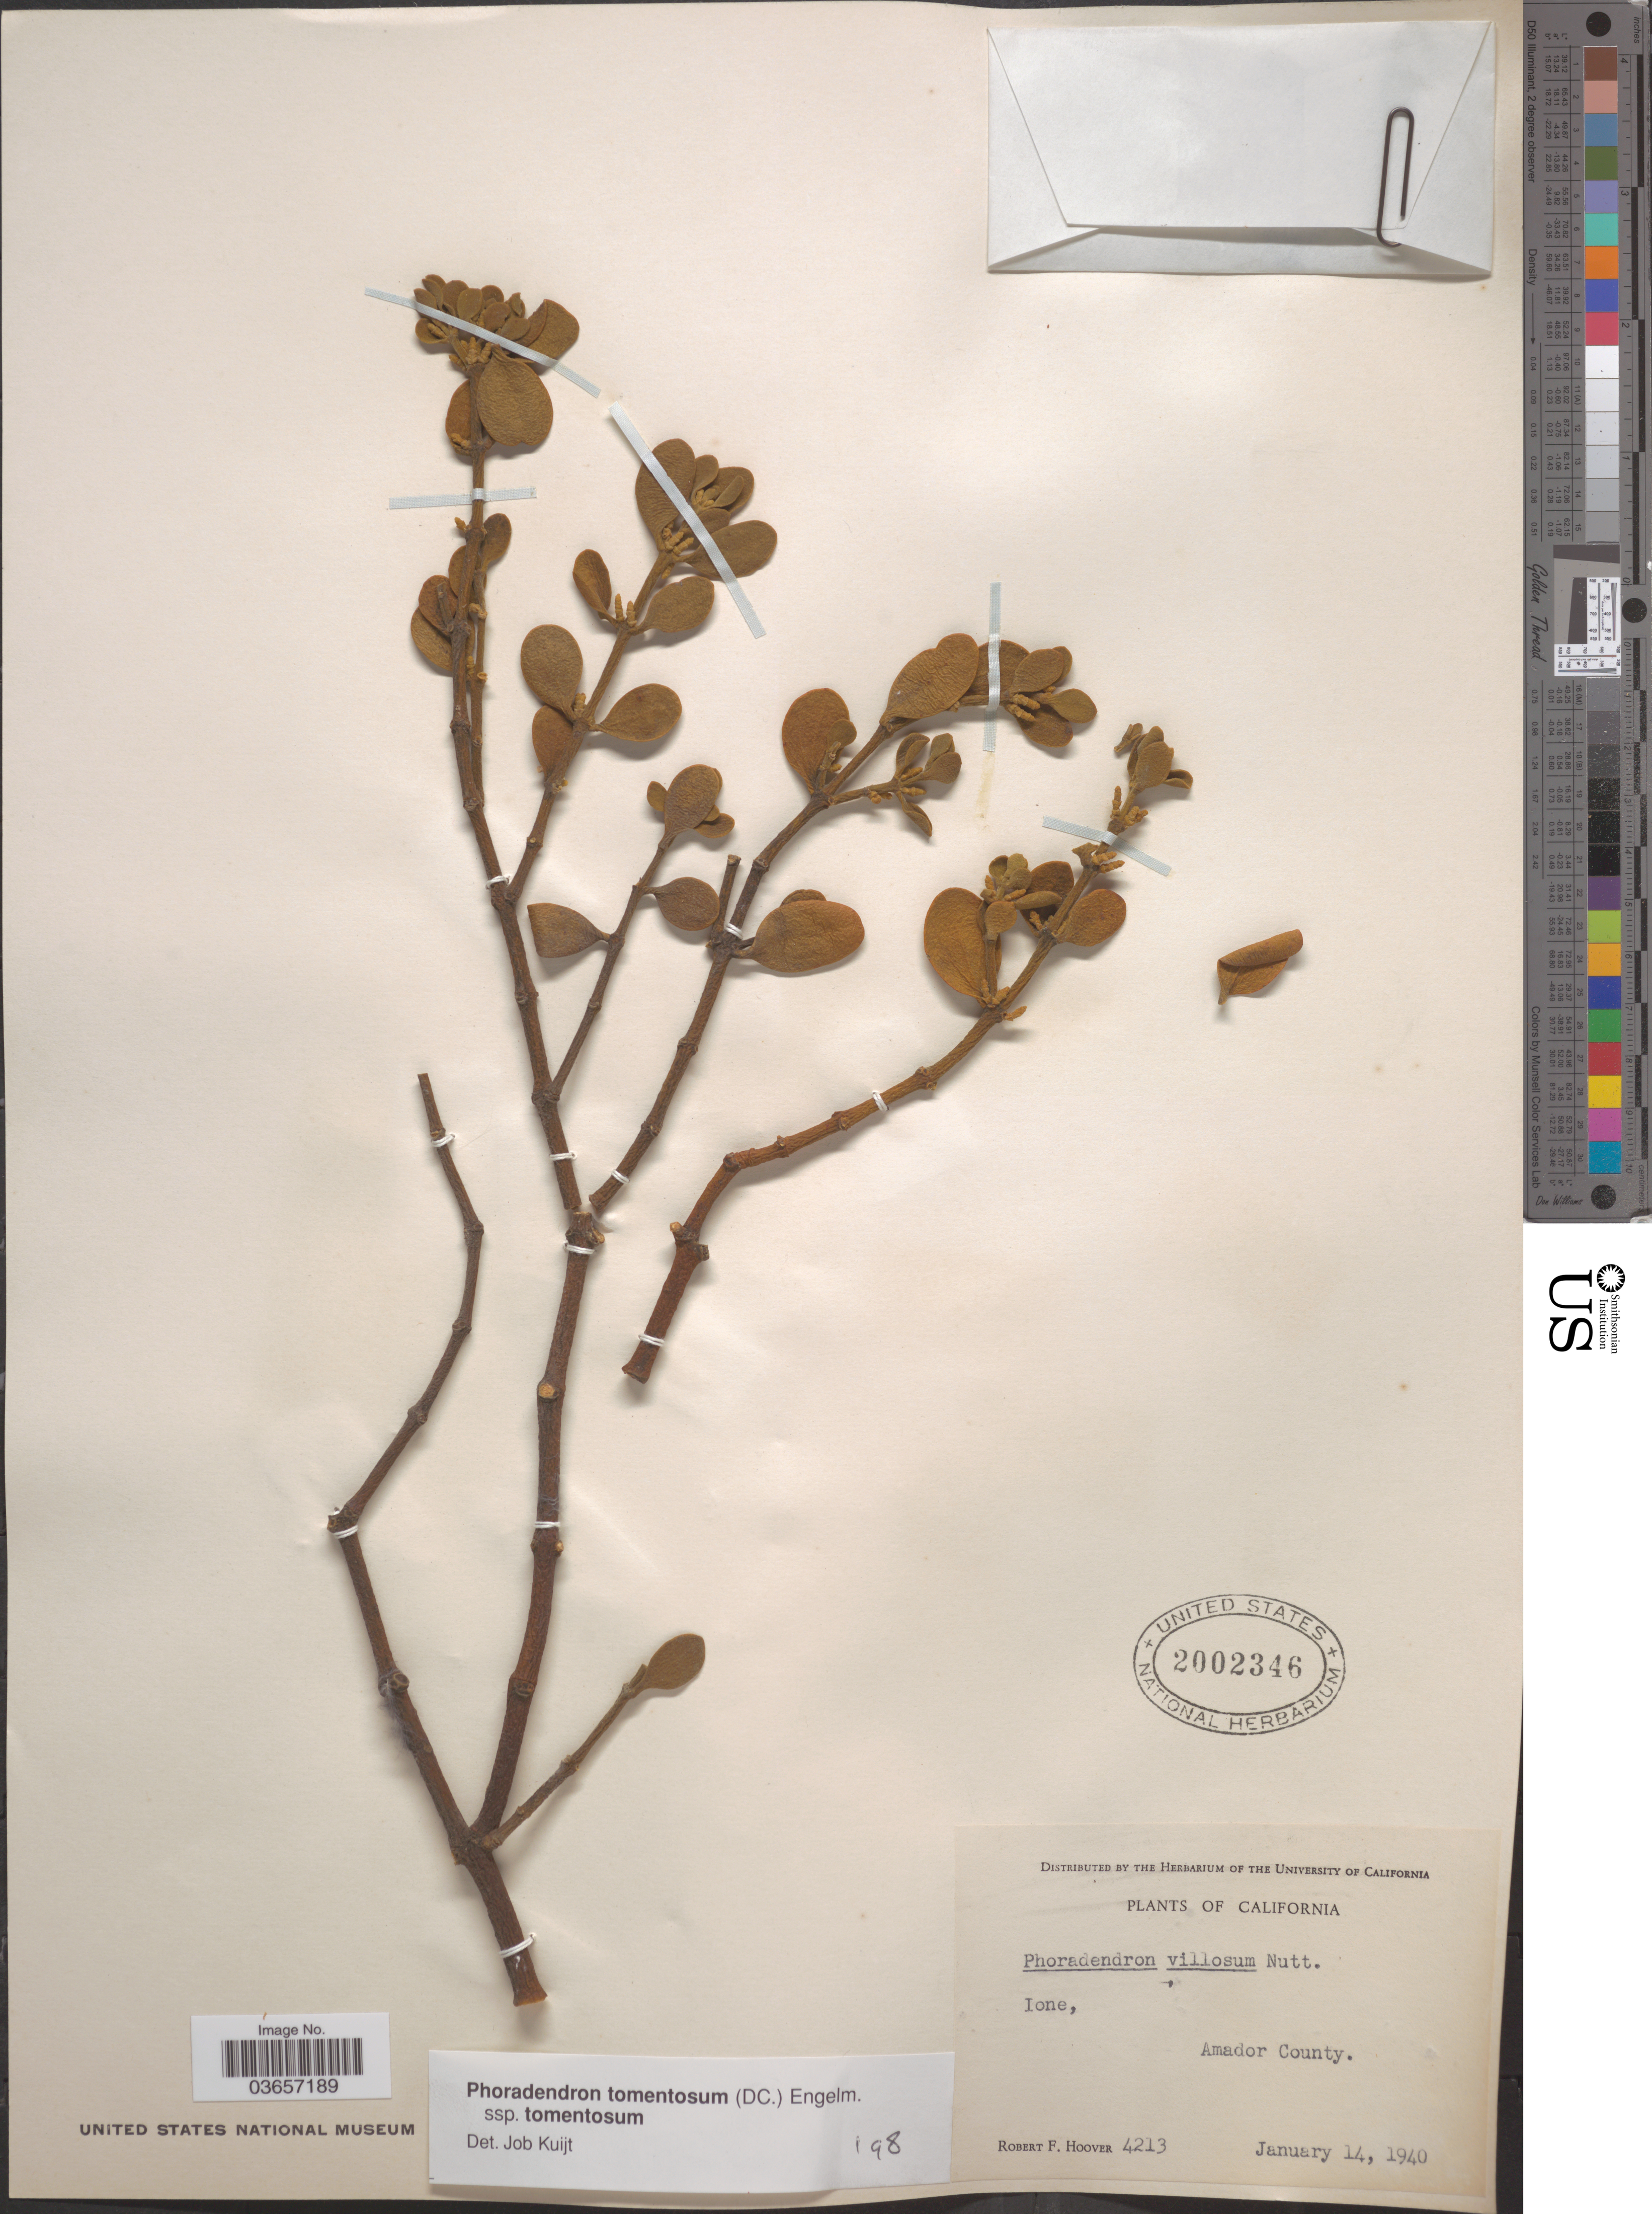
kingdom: Plantae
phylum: Tracheophyta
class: Magnoliopsida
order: Santalales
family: Viscaceae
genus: Phoradendron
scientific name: Phoradendron tomentosum subsp. tomentosum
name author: DC.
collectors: R. F. Hoover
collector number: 4213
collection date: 1940-01-14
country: United States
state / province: California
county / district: Amador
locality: Ione, Amador County.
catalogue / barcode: US 2002346